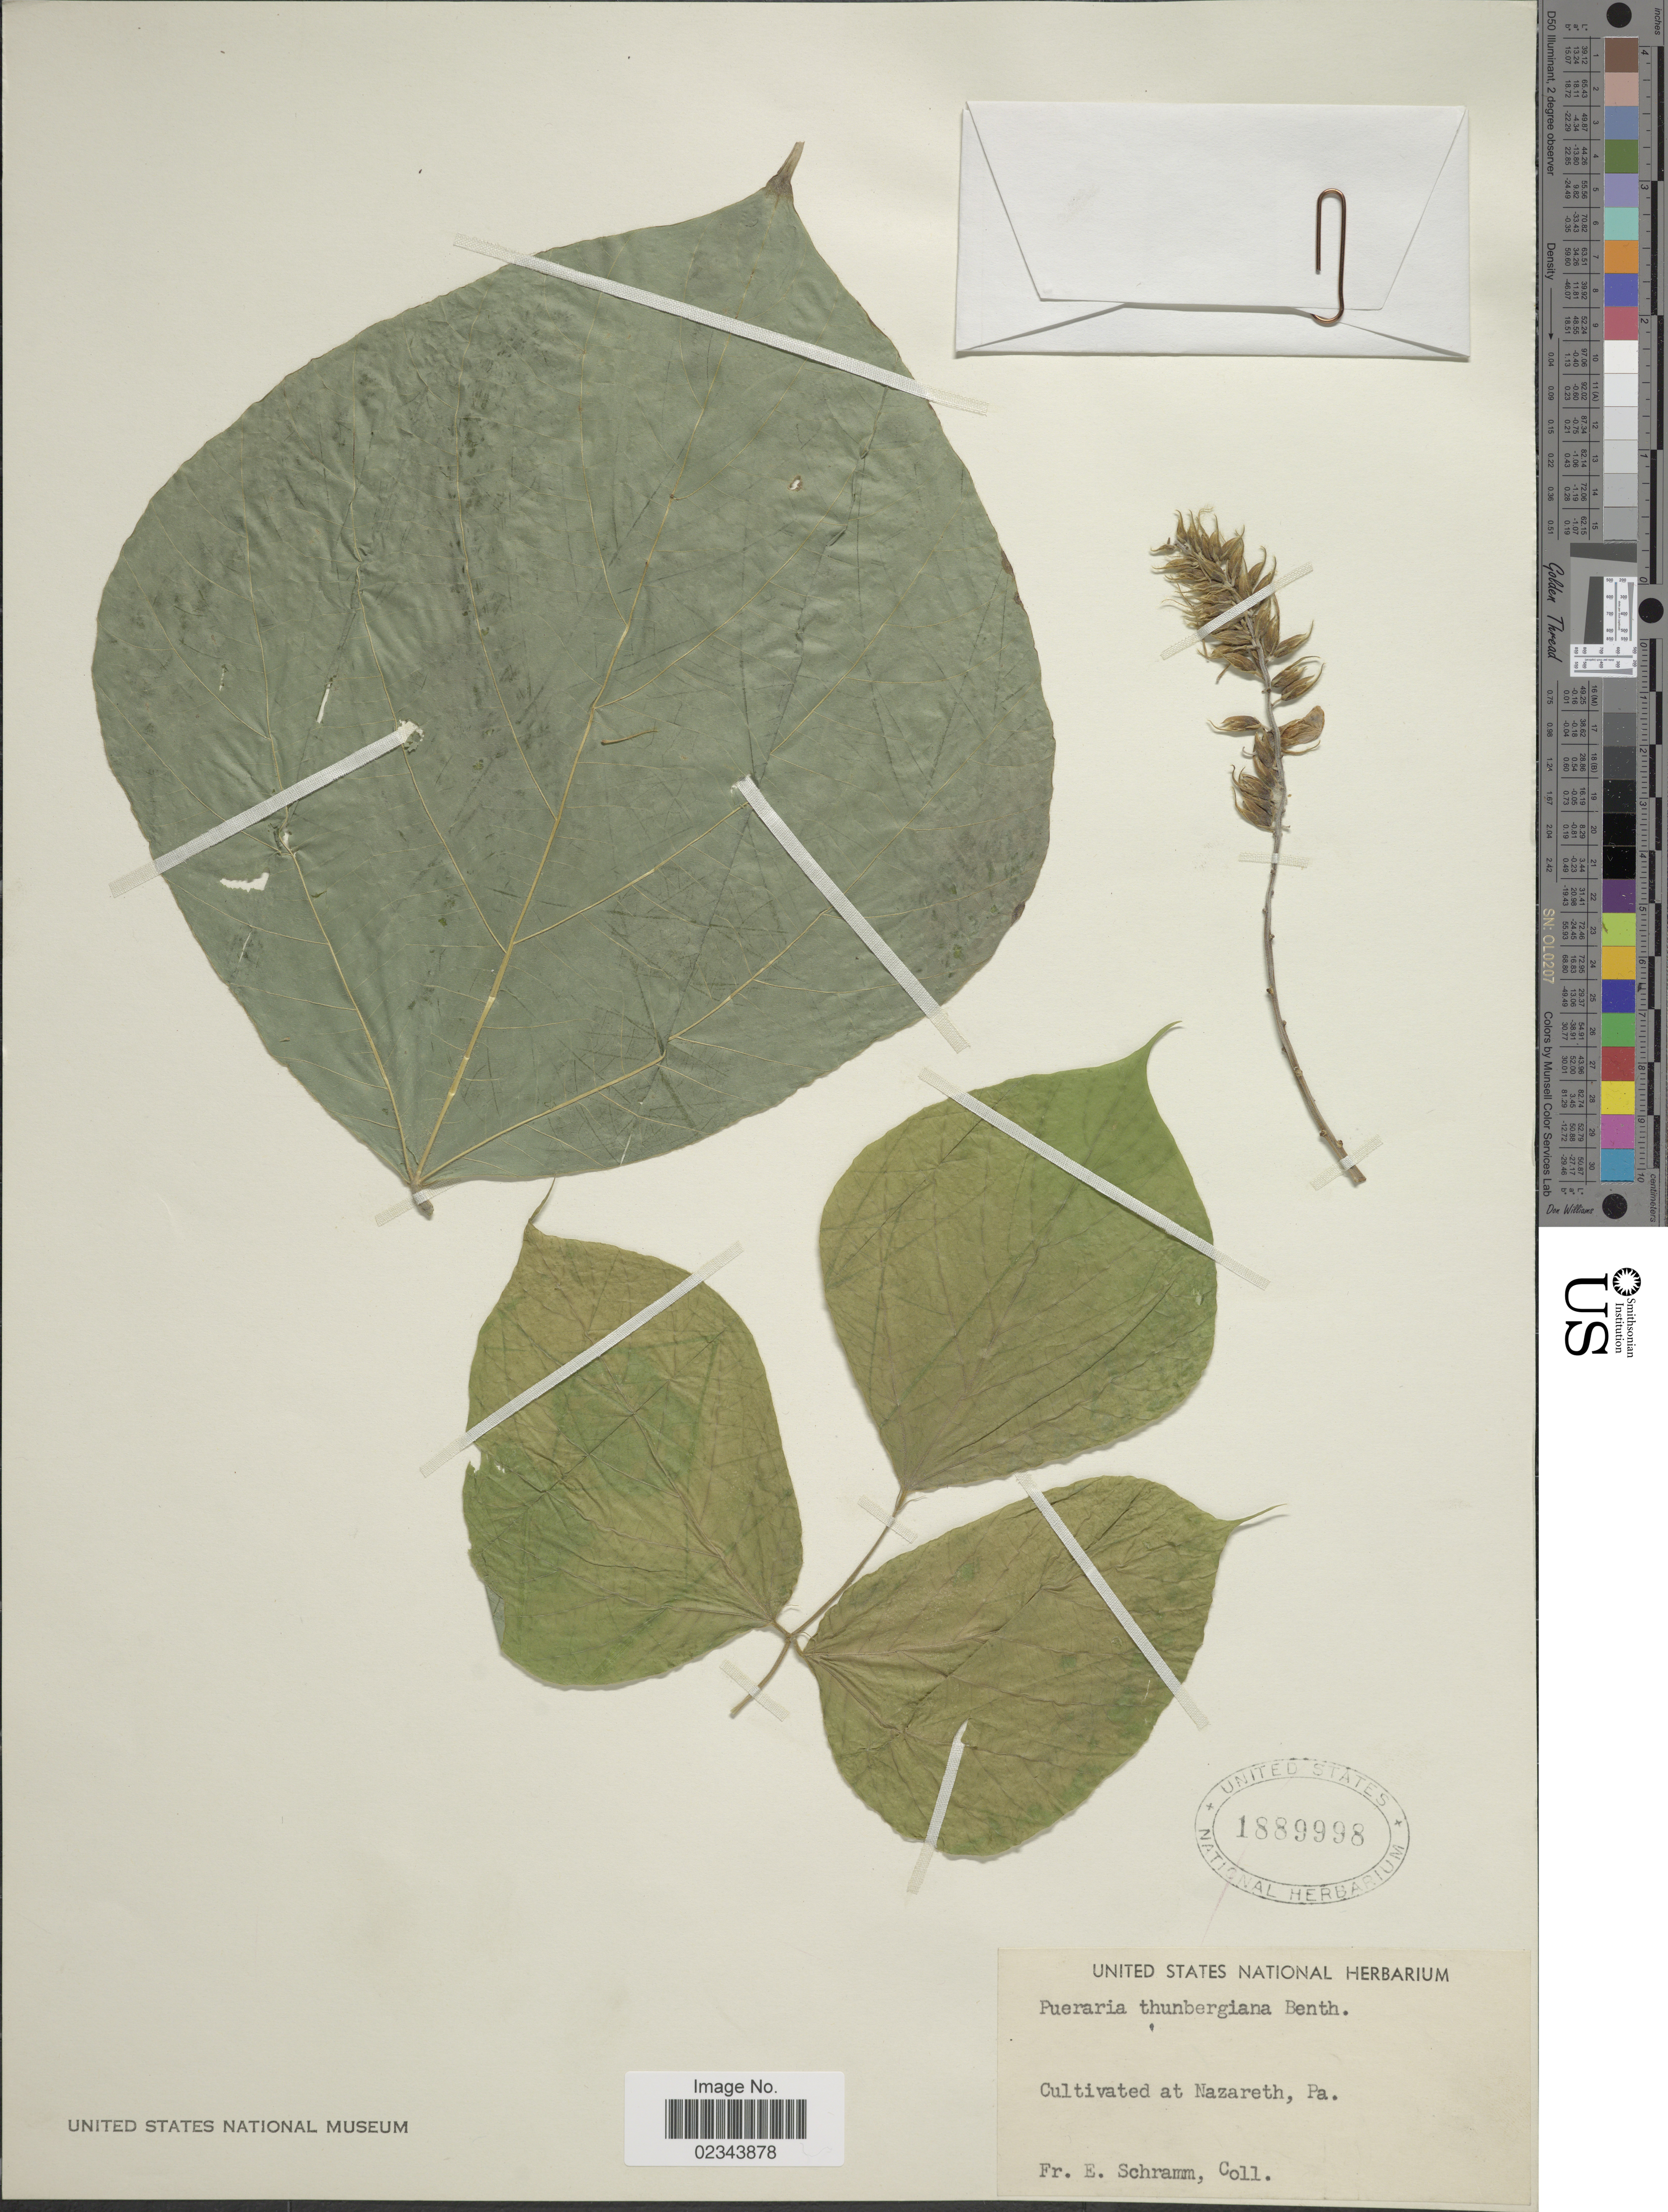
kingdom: Plantae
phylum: Tracheophyta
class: Magnoliopsida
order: Fabales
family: Fabaceae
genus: Pueraria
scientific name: Pueraria lobata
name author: (Willd.) Ohwi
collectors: F. E. Schramm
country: United States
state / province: Pennsylvania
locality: Cultivated at Nazareth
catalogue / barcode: US 1889998